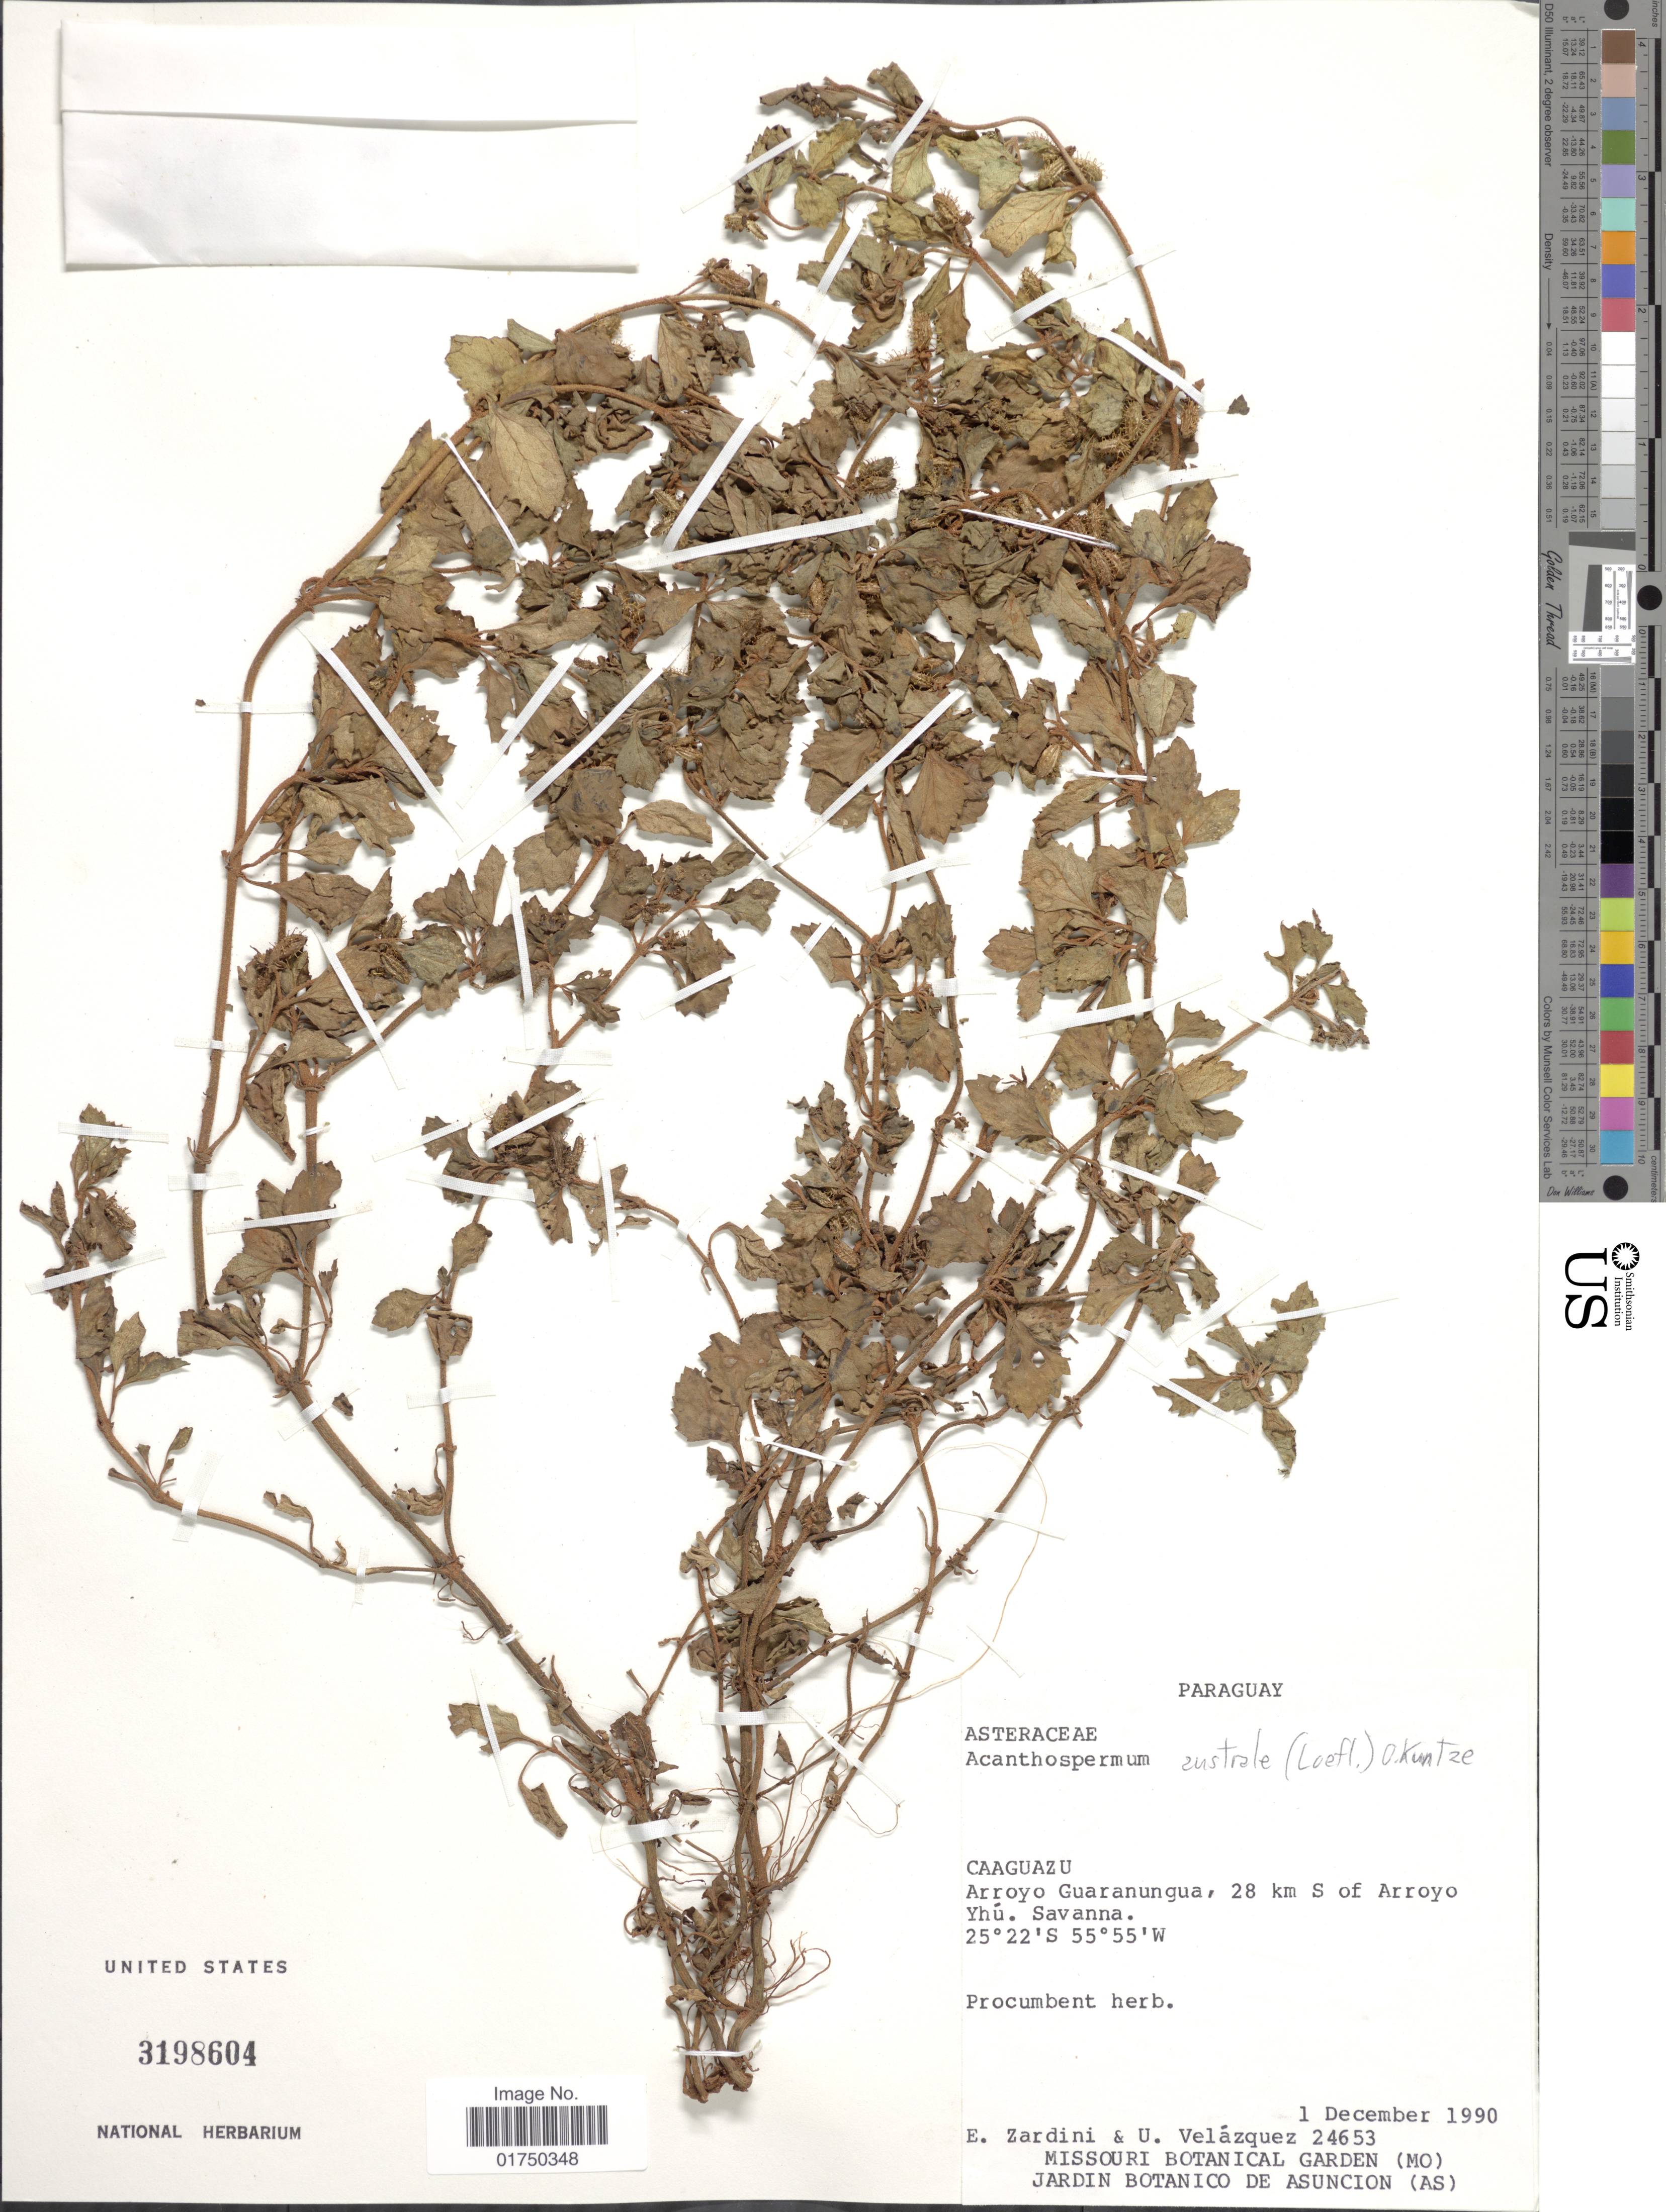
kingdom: Plantae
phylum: Tracheophyta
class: Magnoliopsida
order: Asterales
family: Asteraceae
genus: Acanthospermum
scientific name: Acanthospermum australe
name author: (Loefl.) Kuntze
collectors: E. M. Zardini & U. Velázquez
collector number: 24653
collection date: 1990-12-01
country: Paraguay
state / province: Caaguazu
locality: Caaguazu. Arroyo Guaranungua, 28 km S of Arroyo Yhú. Savanna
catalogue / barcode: US 3198604